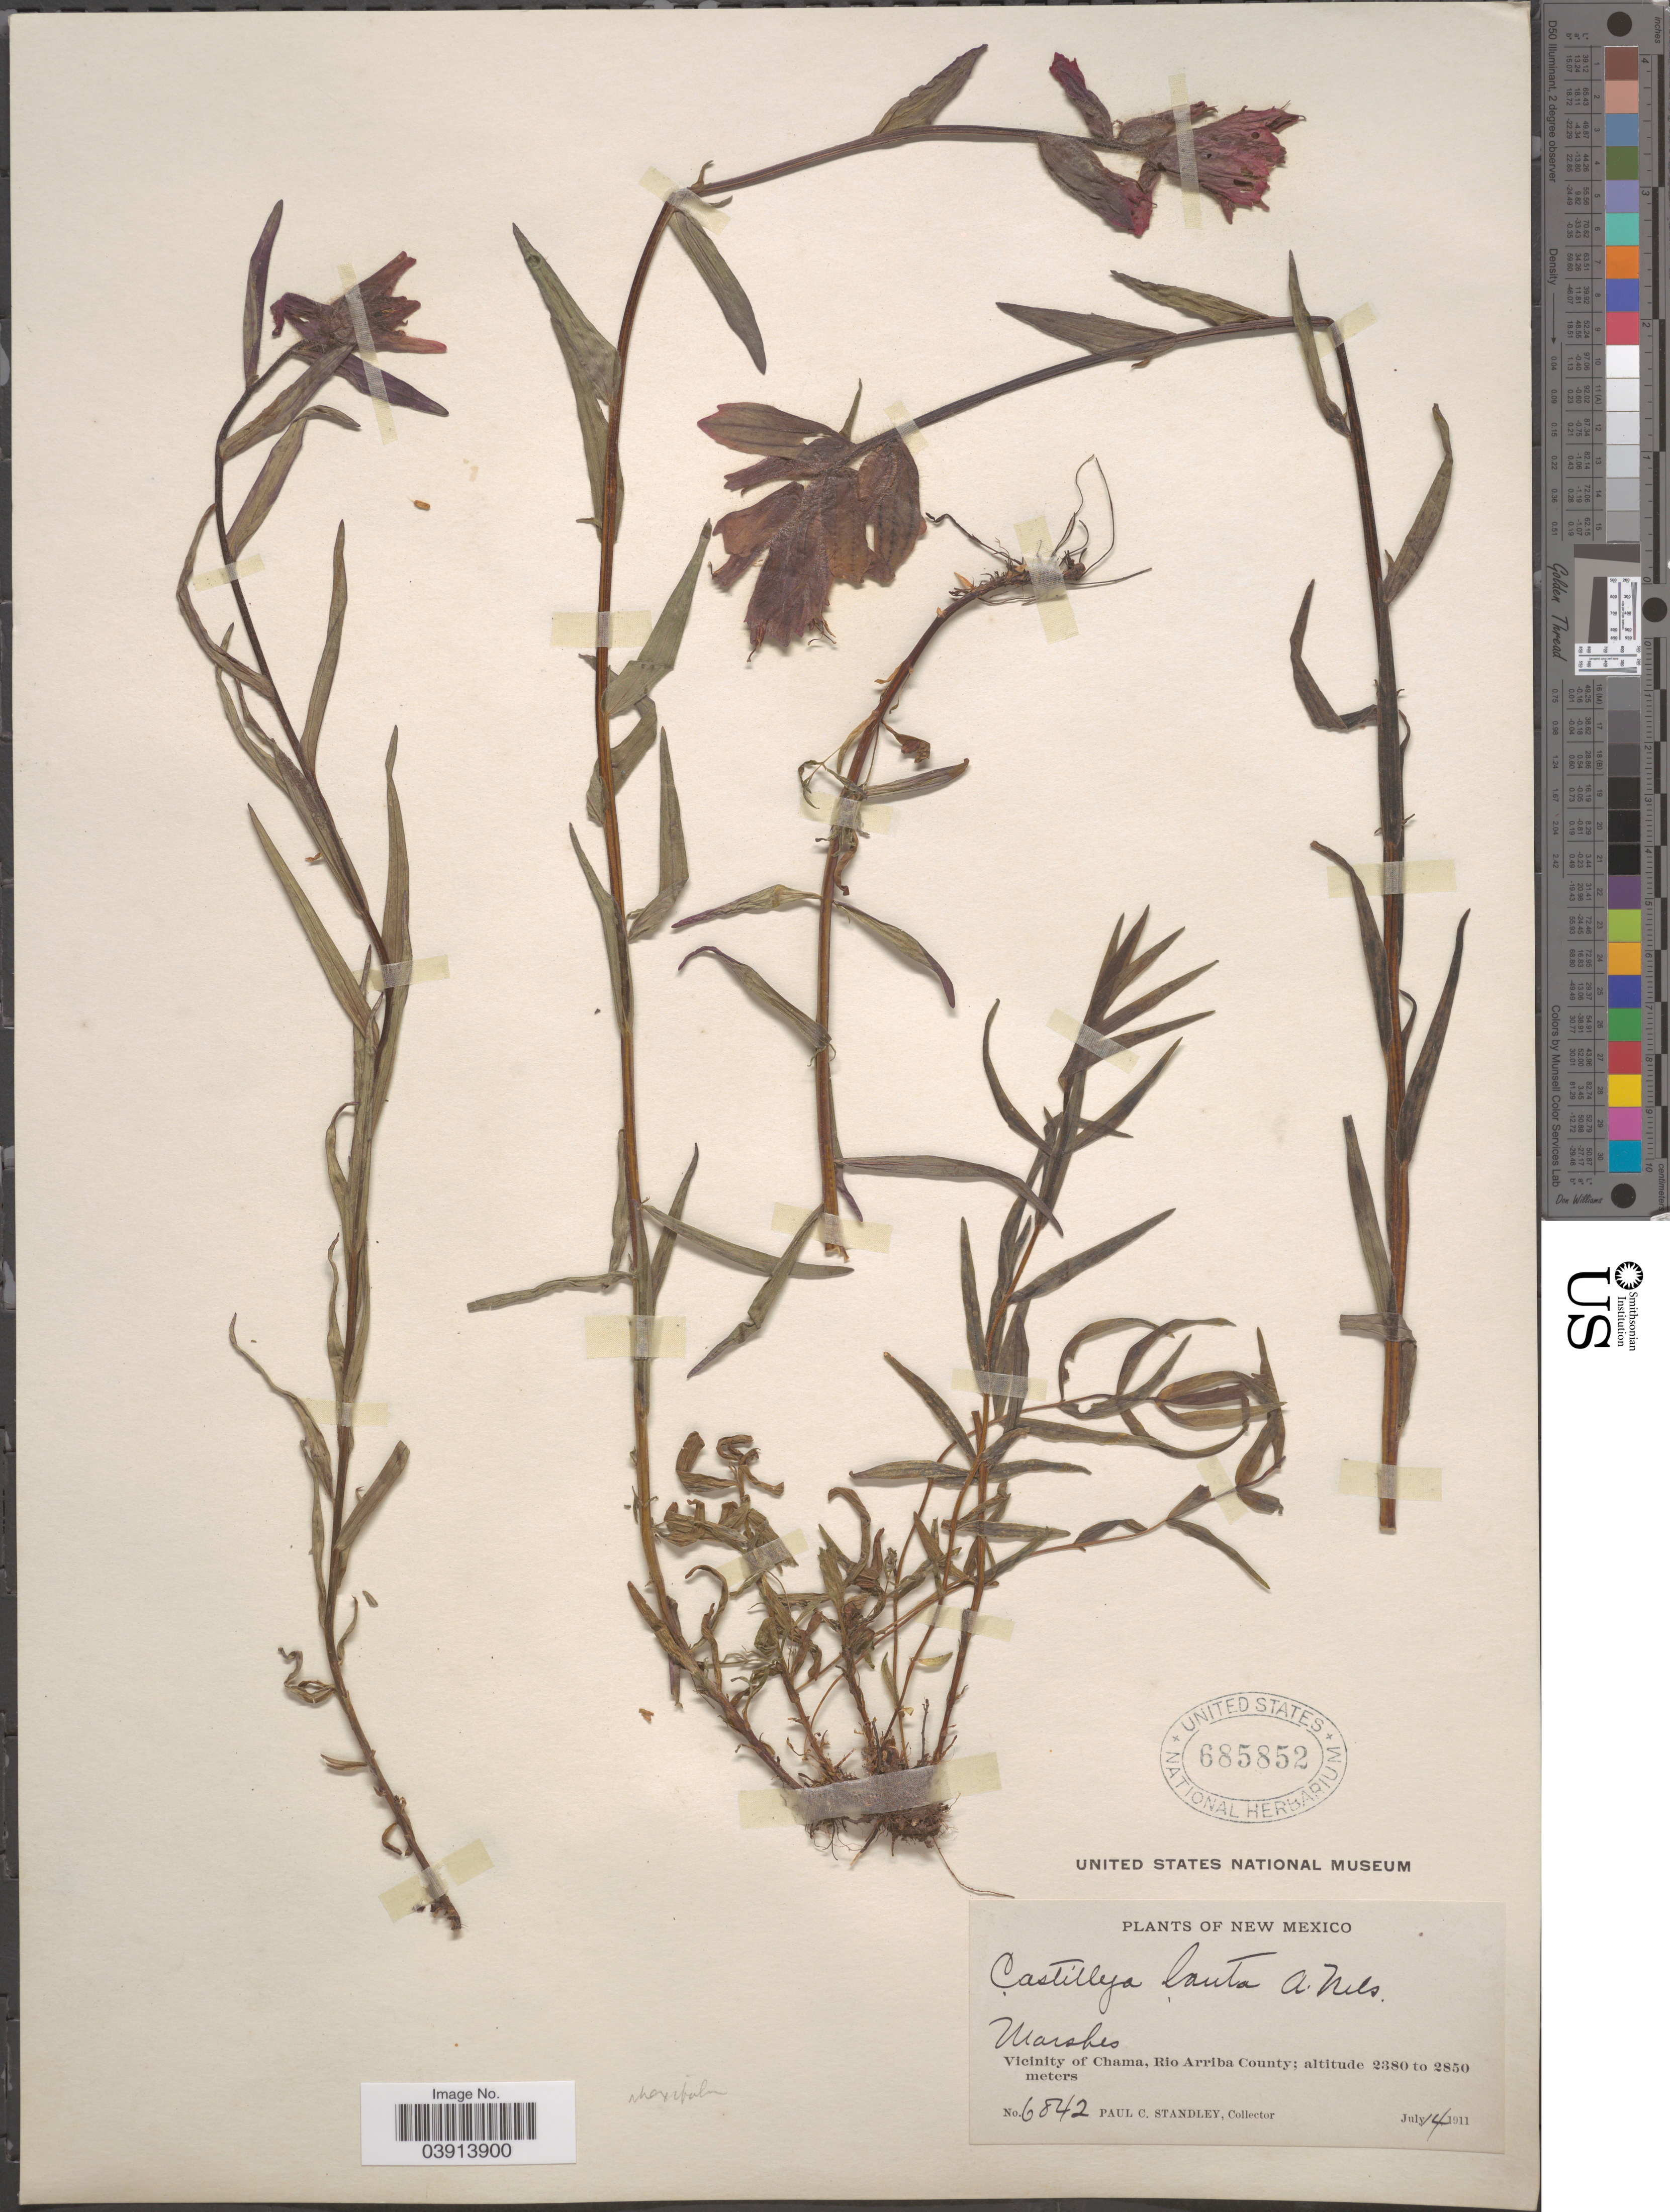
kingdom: Plantae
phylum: Tracheophyta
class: Magnoliopsida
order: Lamiales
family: Orobanchaceae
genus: Castilleja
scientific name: Castilleja rhexiifolia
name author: Rydb.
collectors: P. C. Standley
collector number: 6842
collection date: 1911-07-14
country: United States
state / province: New Mexico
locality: Vicinity of Chama, Rio Arriba County.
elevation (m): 2380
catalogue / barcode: US 685852